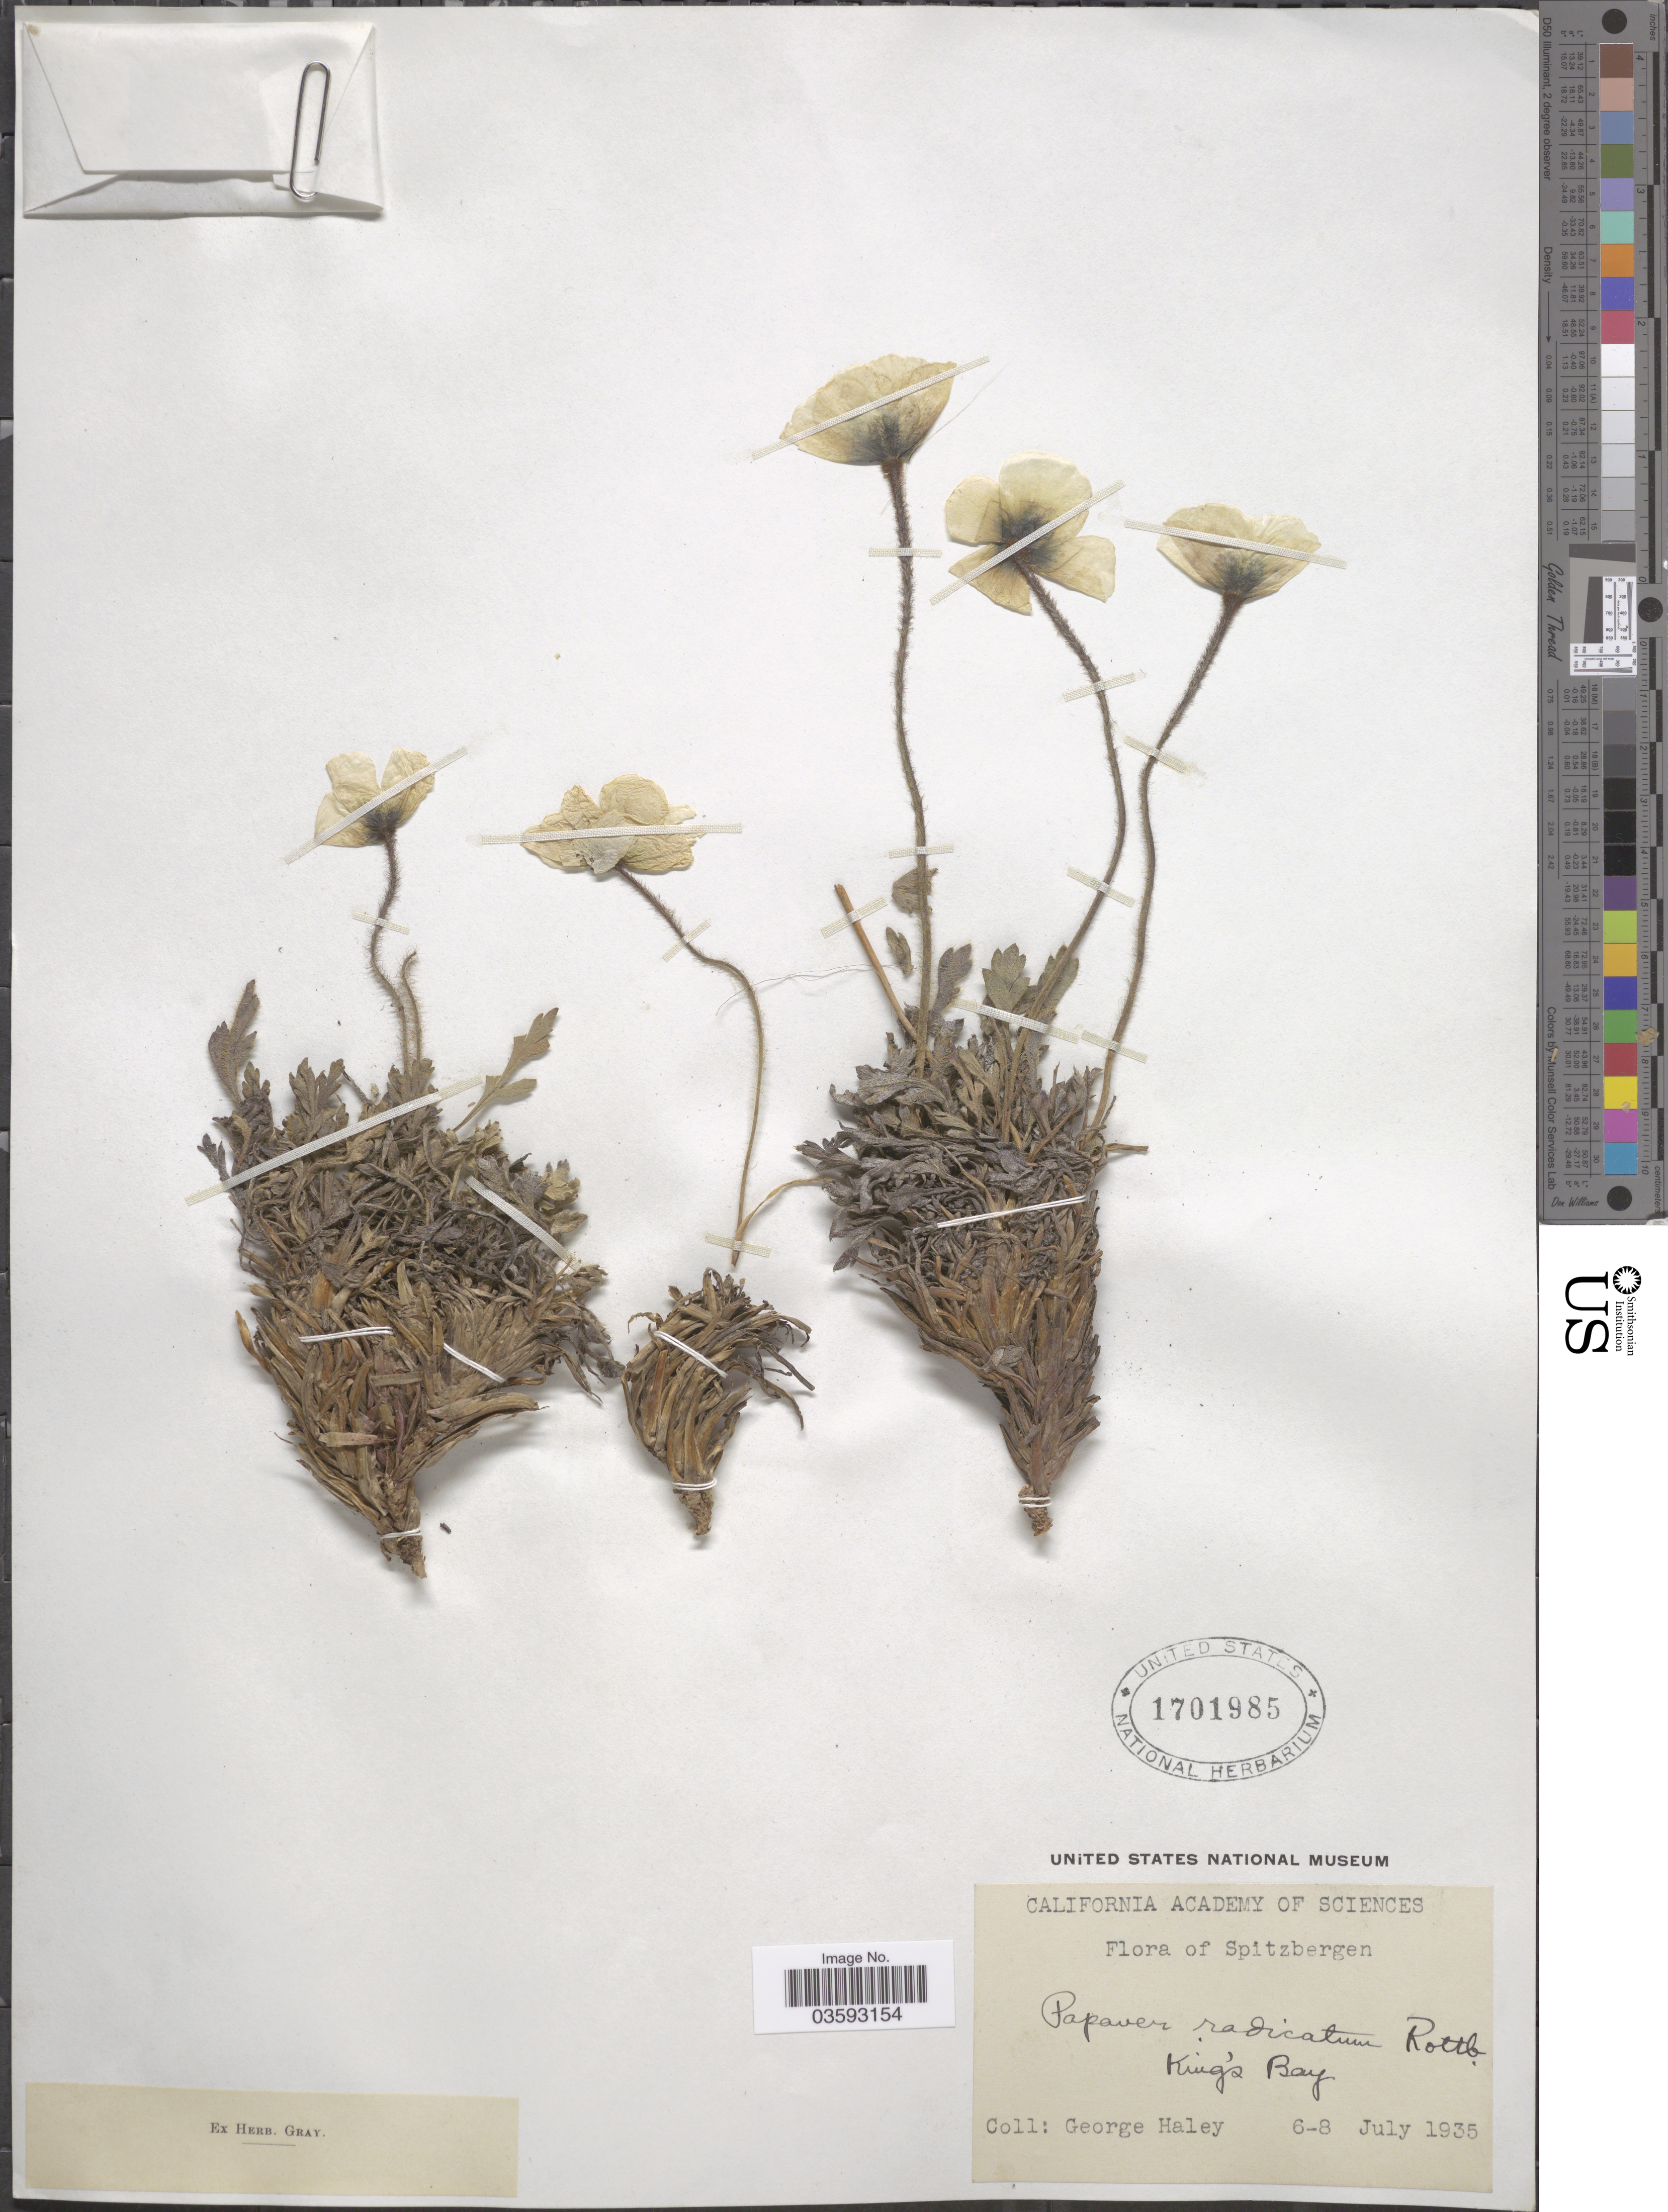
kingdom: Plantae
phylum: Tracheophyta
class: Magnoliopsida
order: Ranunculales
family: Papaveraceae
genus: Papaver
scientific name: Papaver radicatum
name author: Rottb.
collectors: G. Haley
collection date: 1935-07-06/1935-07-08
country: Norway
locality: Spitzbergen. King's Bay.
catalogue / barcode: US 1701985